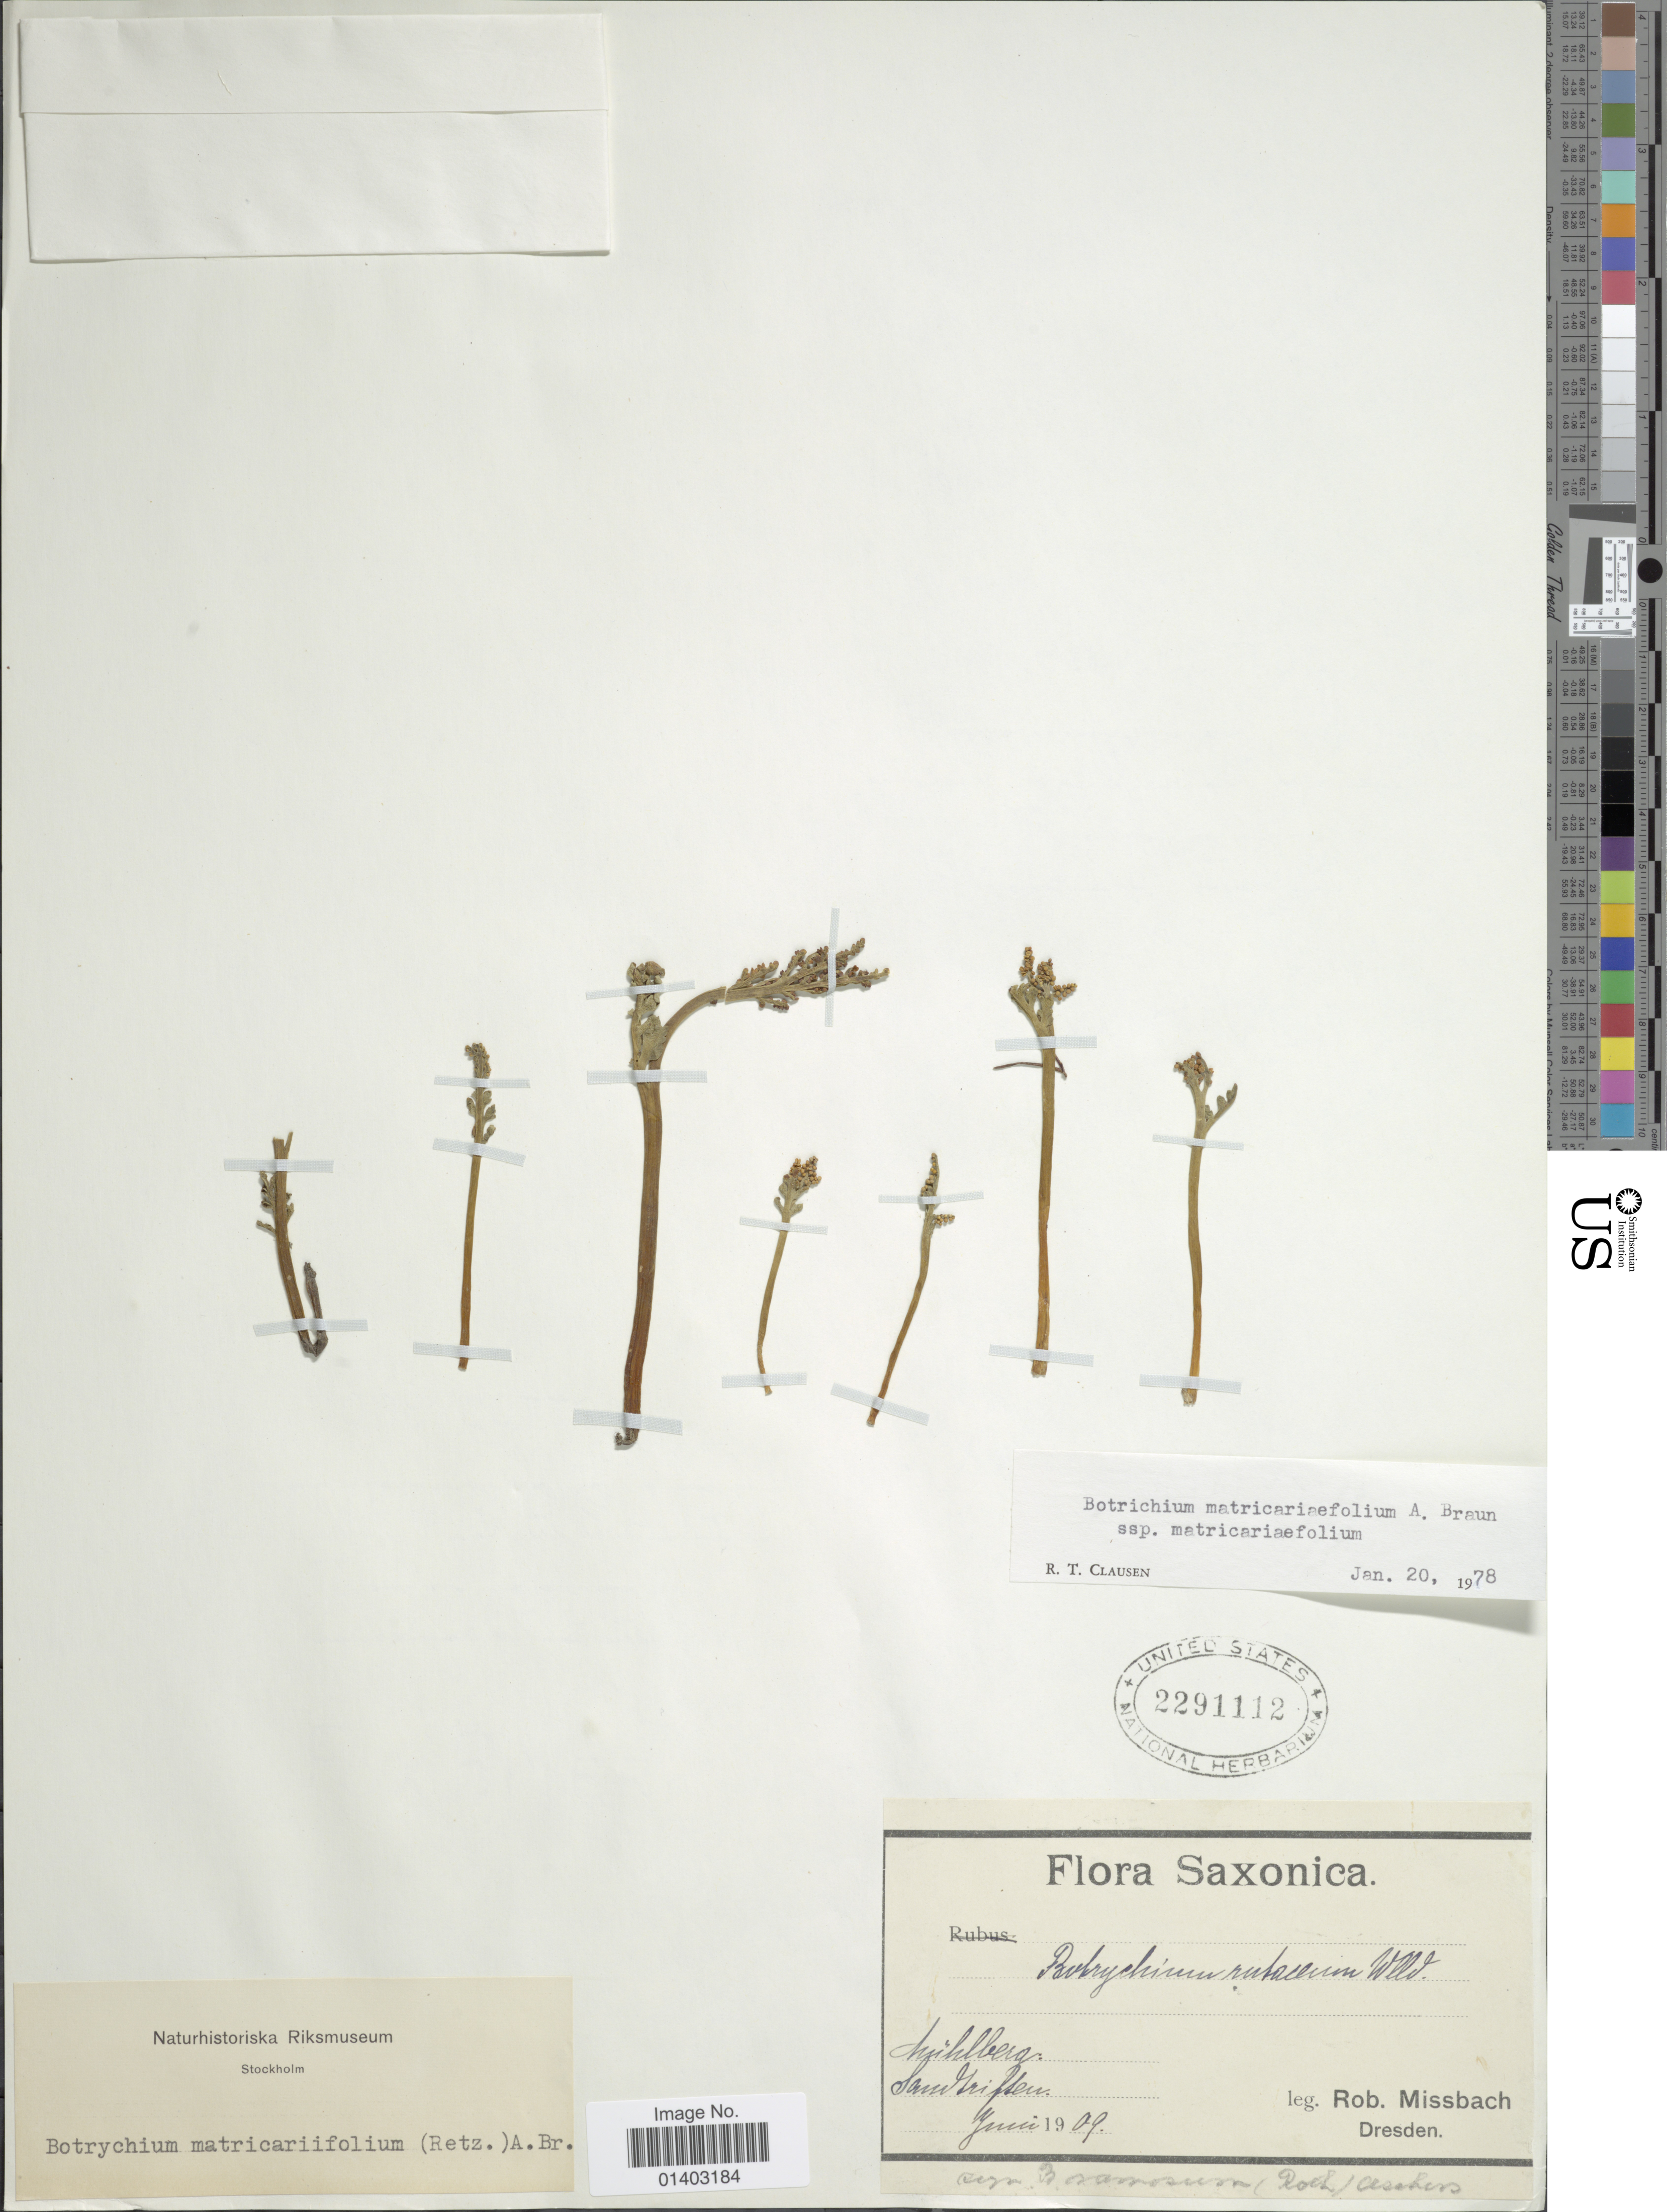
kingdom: Plantae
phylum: Tracheophyta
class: Polypodiopsida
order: Ophioglossales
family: Ophioglossaceae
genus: Botrychium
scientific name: Botrychium matricariifolium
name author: (A. Braun ex Dowell) A. Braun ex Koch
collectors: R. Missbach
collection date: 1909-06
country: Germany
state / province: Sachsen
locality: Saxonica, Mühlberg Sanddriften [interpreted]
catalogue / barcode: US 2291112